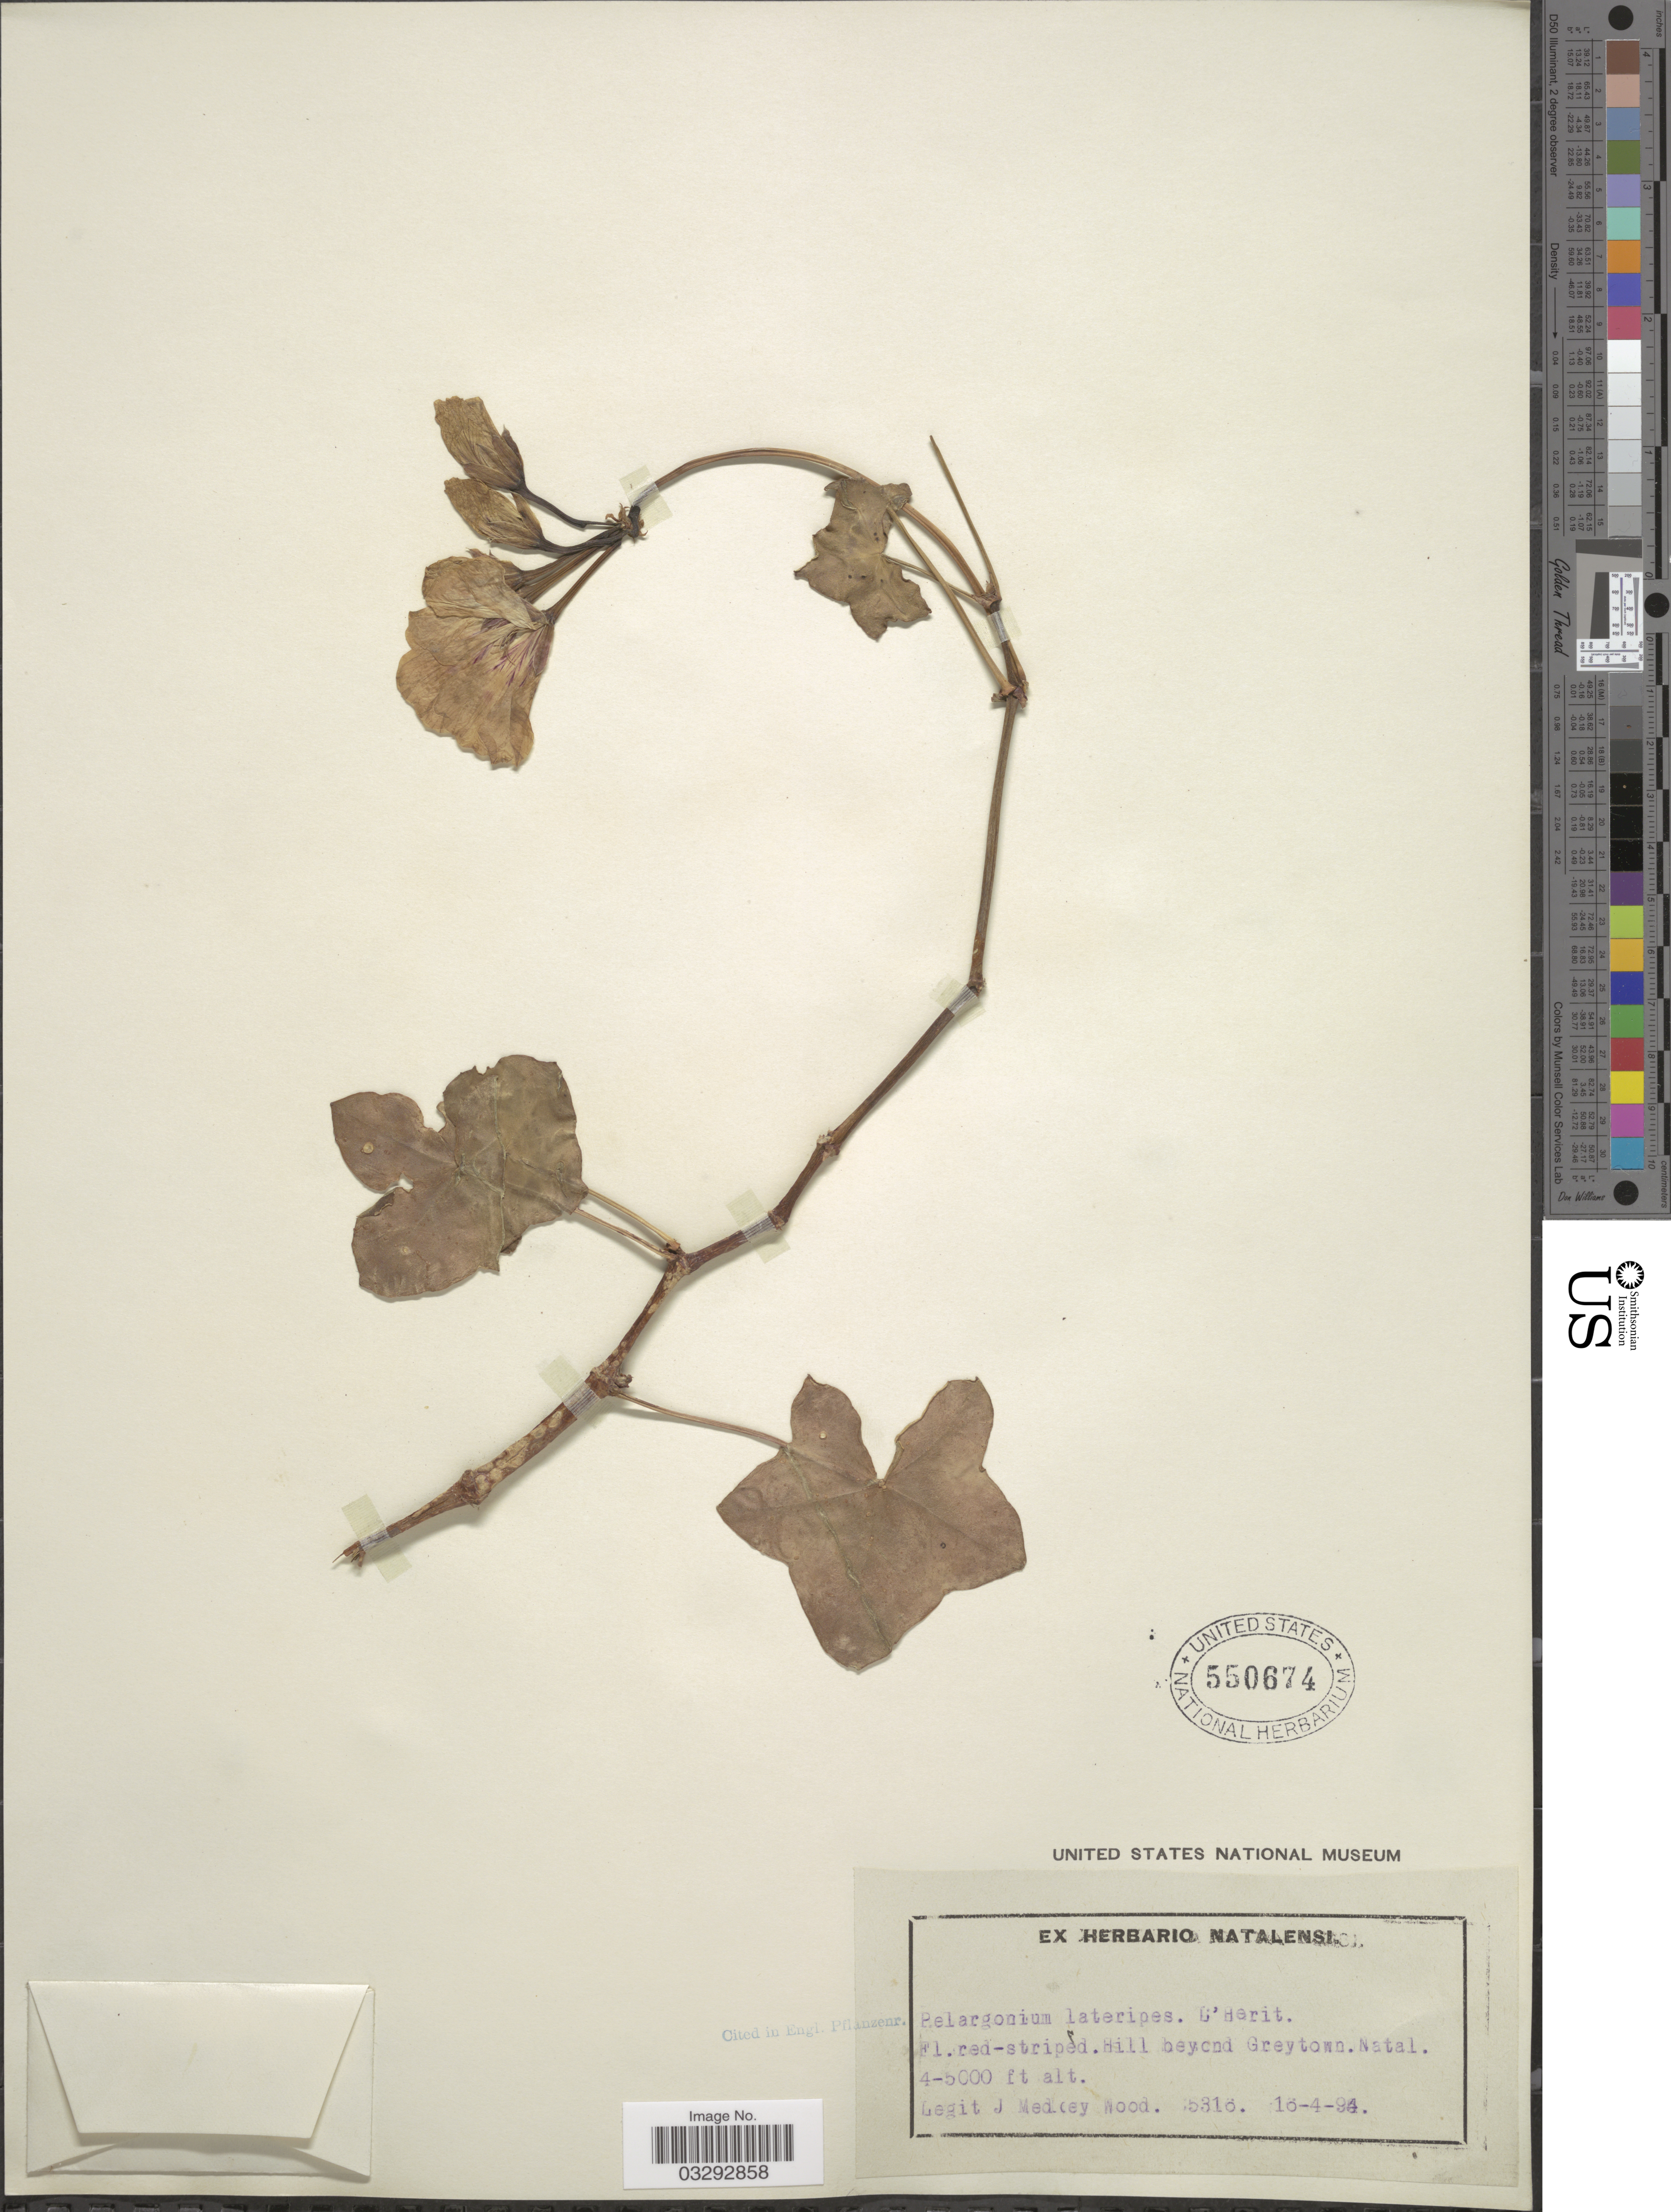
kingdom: Plantae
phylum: Tracheophyta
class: Magnoliopsida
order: Geraniales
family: Geraniaceae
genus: Pelargonium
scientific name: Pelargonium lateripes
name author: L'Hér.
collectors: J. Medley Wood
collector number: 5316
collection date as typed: Transcribed d/m/y: 16/4/94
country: South Africa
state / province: KwaZulu-Natal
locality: Hill beyond Greytown.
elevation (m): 1219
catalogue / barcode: US 550674